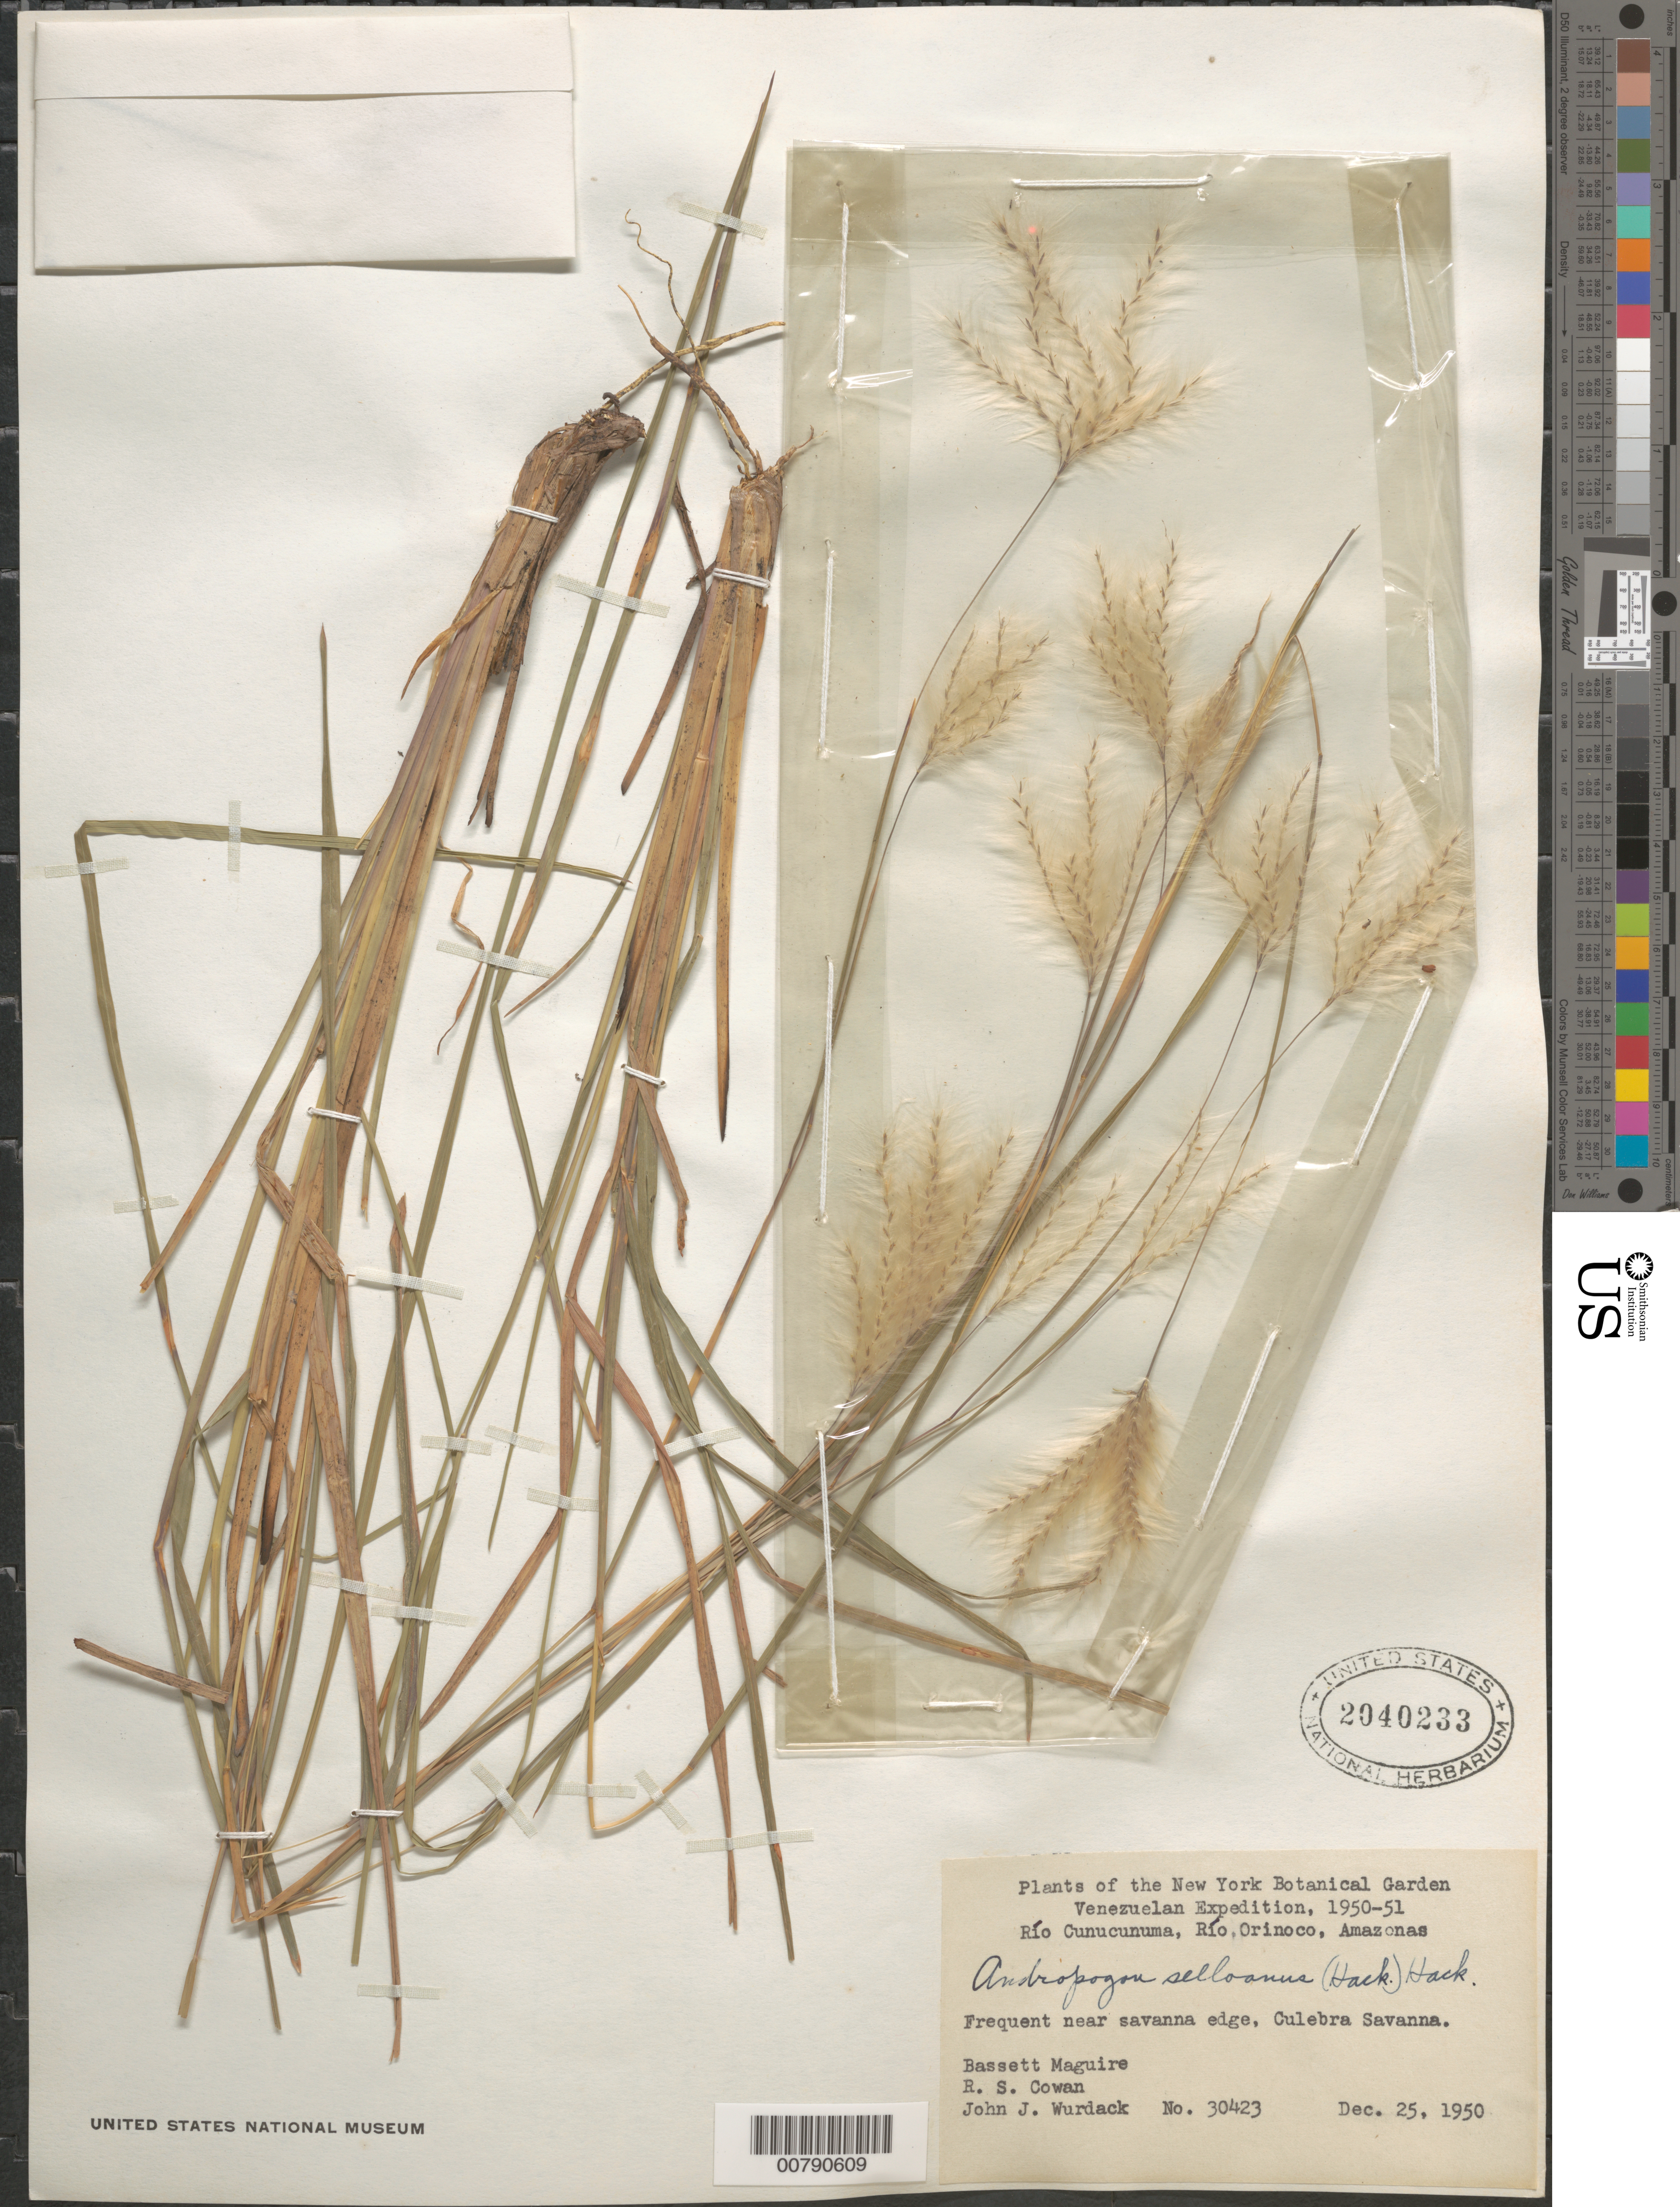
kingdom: Plantae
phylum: Tracheophyta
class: Liliopsida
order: Poales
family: Poaceae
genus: Andropogon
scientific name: Andropogon selloanus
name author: (Hack.) Hack.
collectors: B. Maguire, R. S. Cowan & J. J. Wurdack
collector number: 30423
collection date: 1950-12-25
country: Venezuela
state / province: Amazonas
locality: The New York Botanical Garden Venezuela Expedition, 1950-51. Río Cunucunuma, Río Orinoco. Near savanna edge, Culebra Savanna.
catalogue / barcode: US 2040233